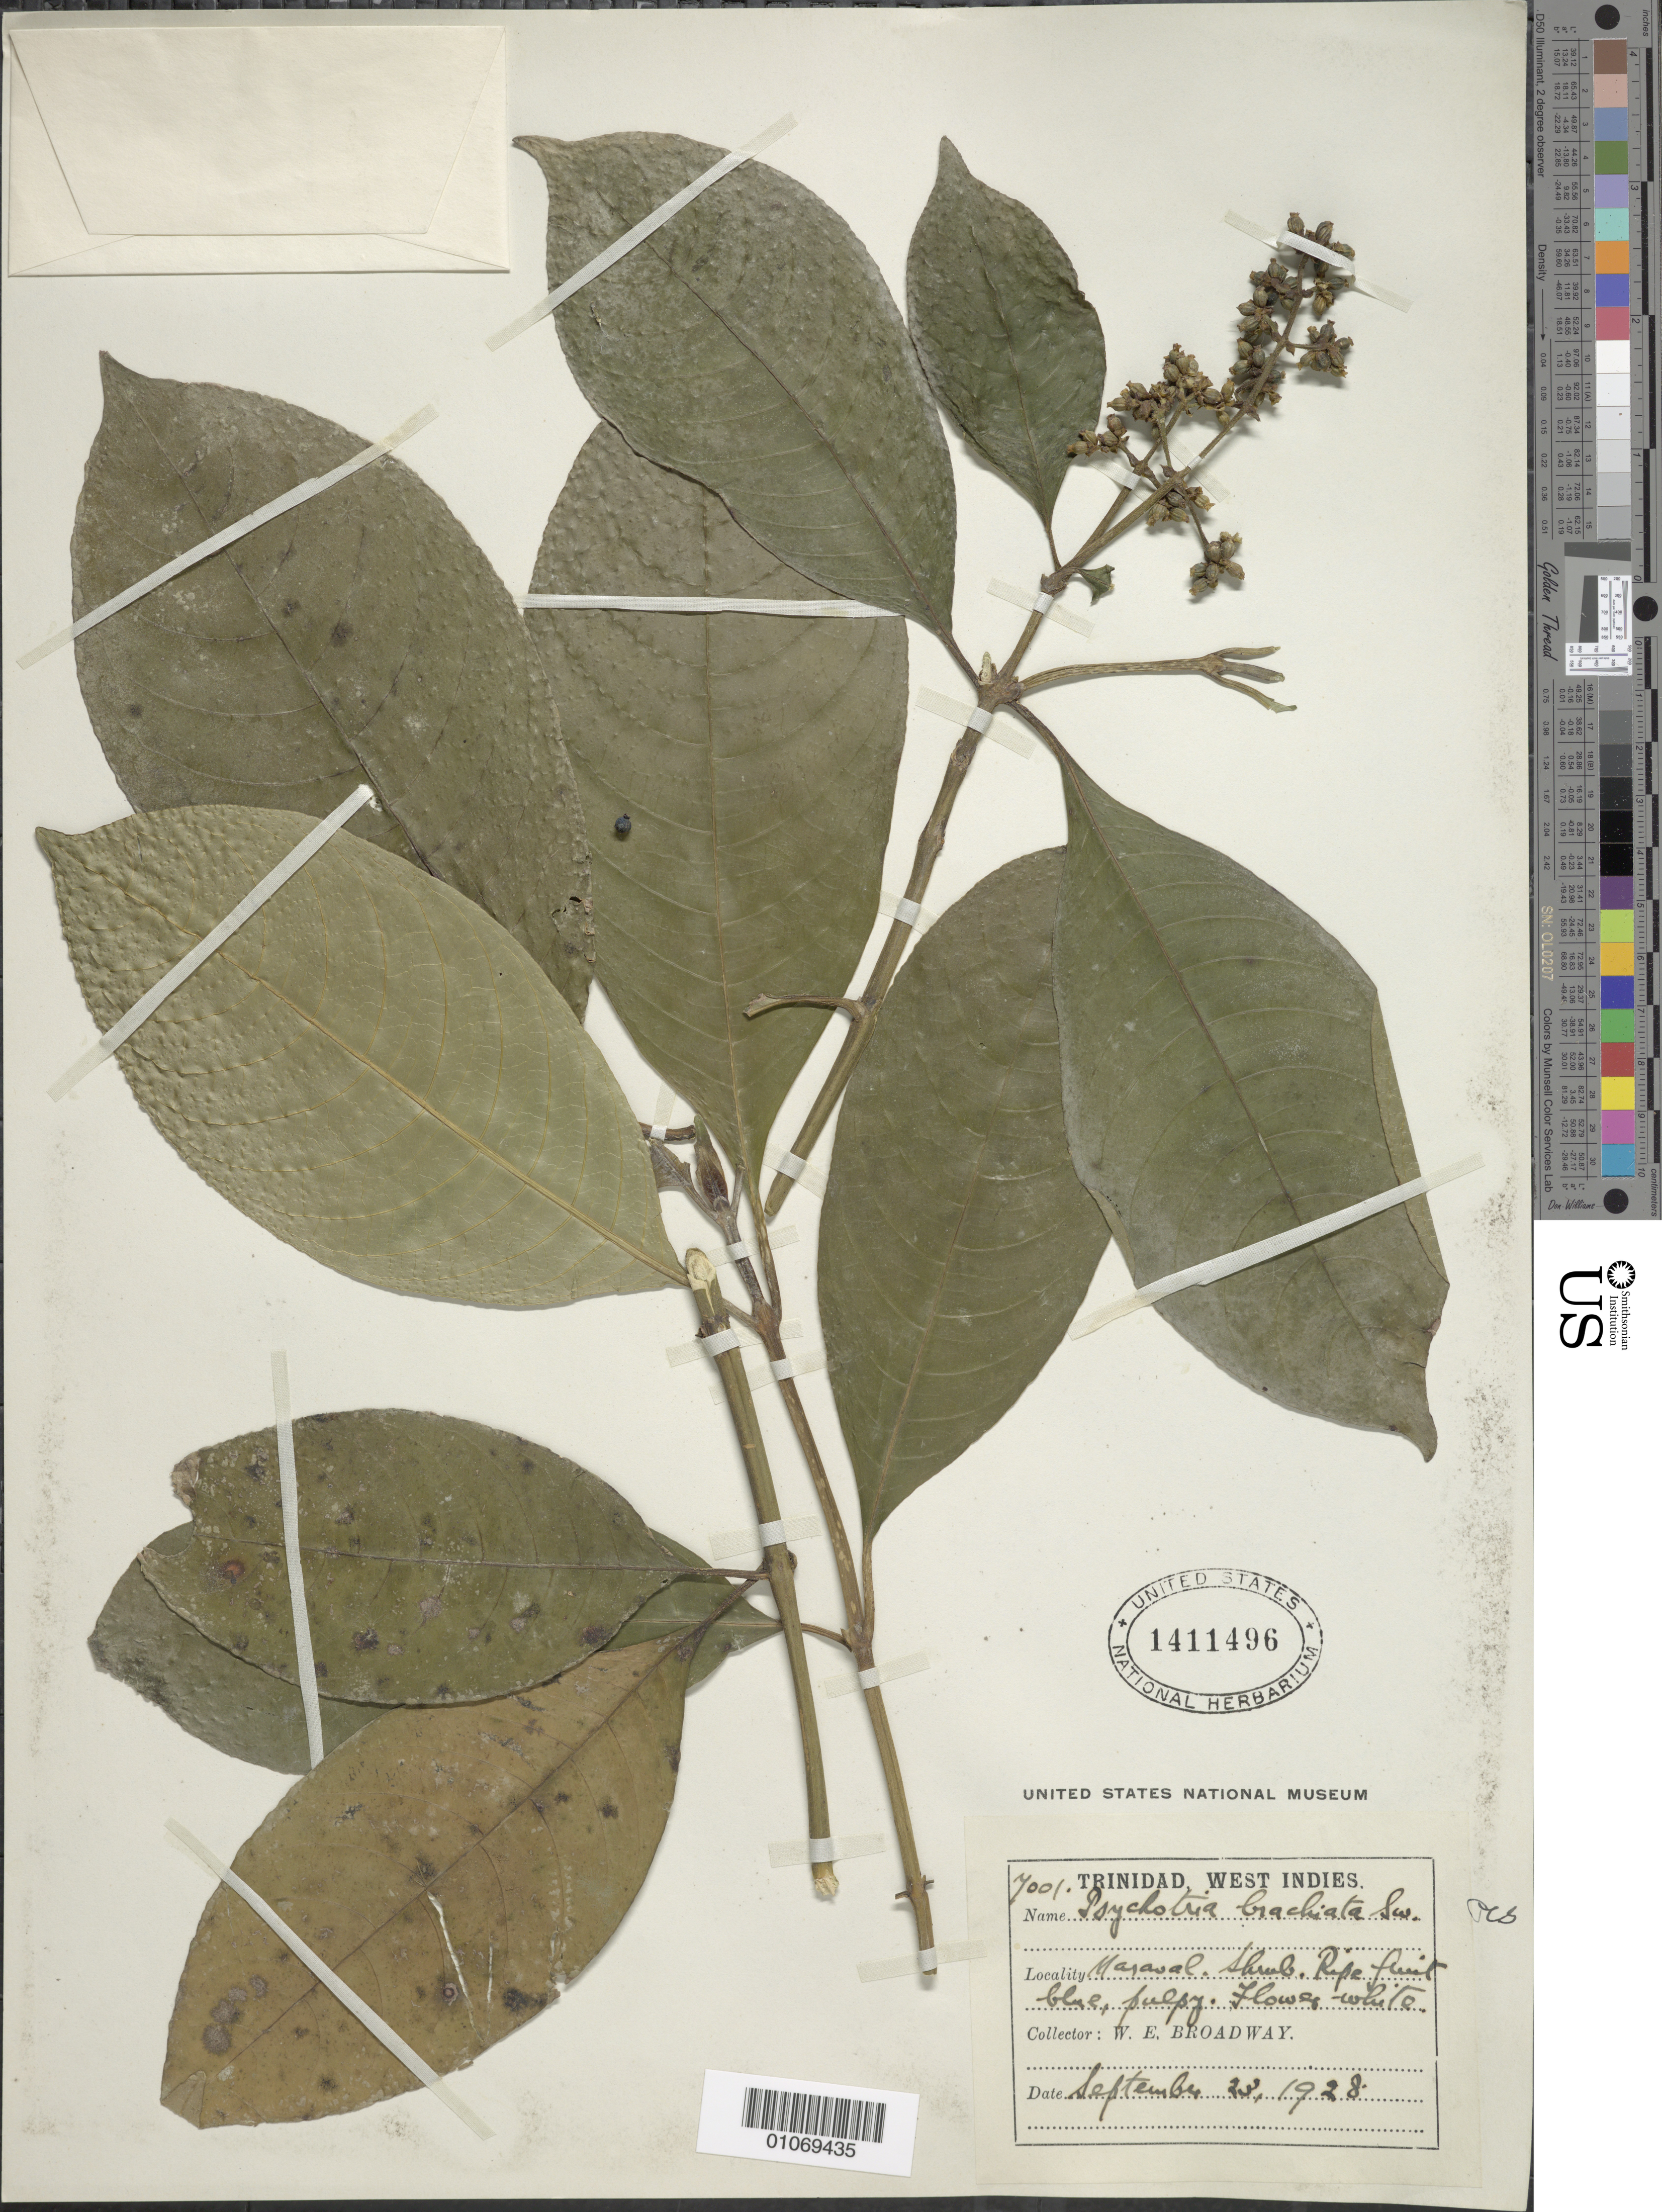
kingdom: Plantae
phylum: Tracheophyta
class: Magnoliopsida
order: Gentianales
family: Rubiaceae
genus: Psychotria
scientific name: Psychotria brachiata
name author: Sw.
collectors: W. E. Broadway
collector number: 7001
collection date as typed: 23 Sep 1928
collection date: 1928-09-23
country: Trinidad and Tobago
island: Trinidad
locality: Maraval.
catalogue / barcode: US 1411496